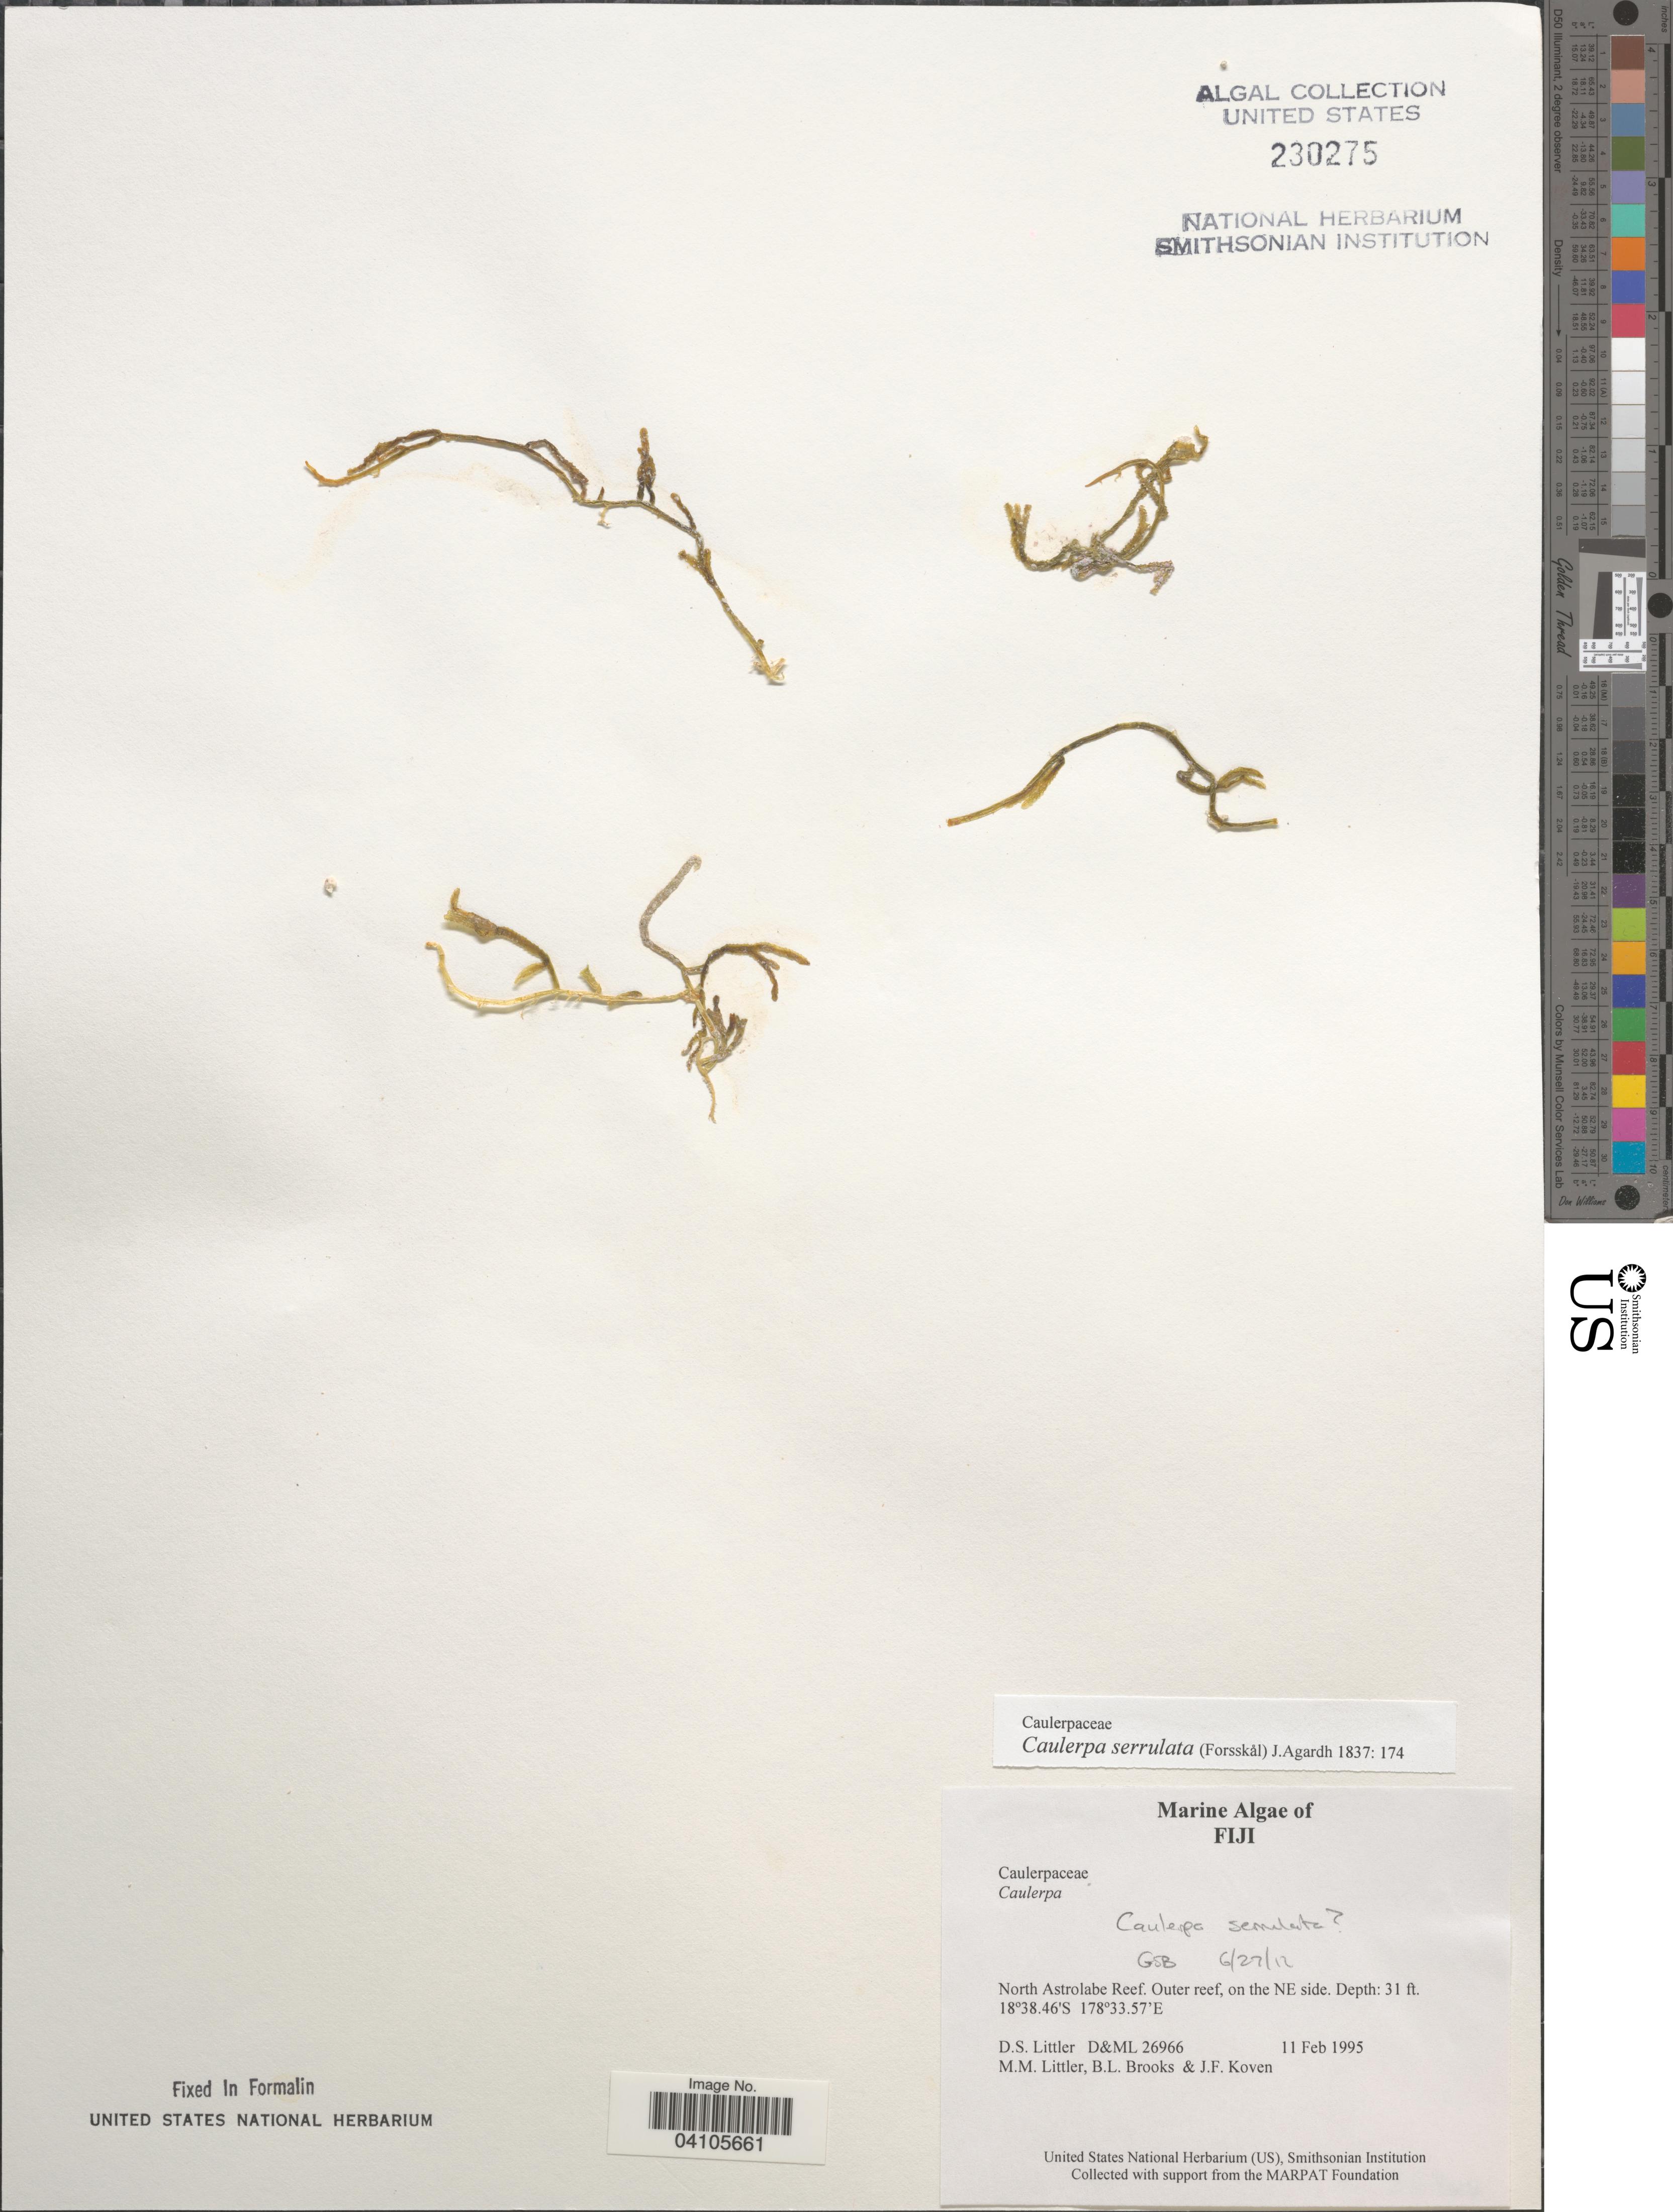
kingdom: Plantae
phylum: Chlorophyta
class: Ulvophyceae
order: Bryopsidales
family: Caulerpaceae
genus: Caulerpa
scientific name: Caulerpa serrulata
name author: (Forssk.) J. Agardh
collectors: D. S. Littler, B. Brooks & J. Koven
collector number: D&ML 26966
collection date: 1995-02-11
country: Fiji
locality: North Astrolabe Reef. Outer reef, on the NE side.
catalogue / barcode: US 230275